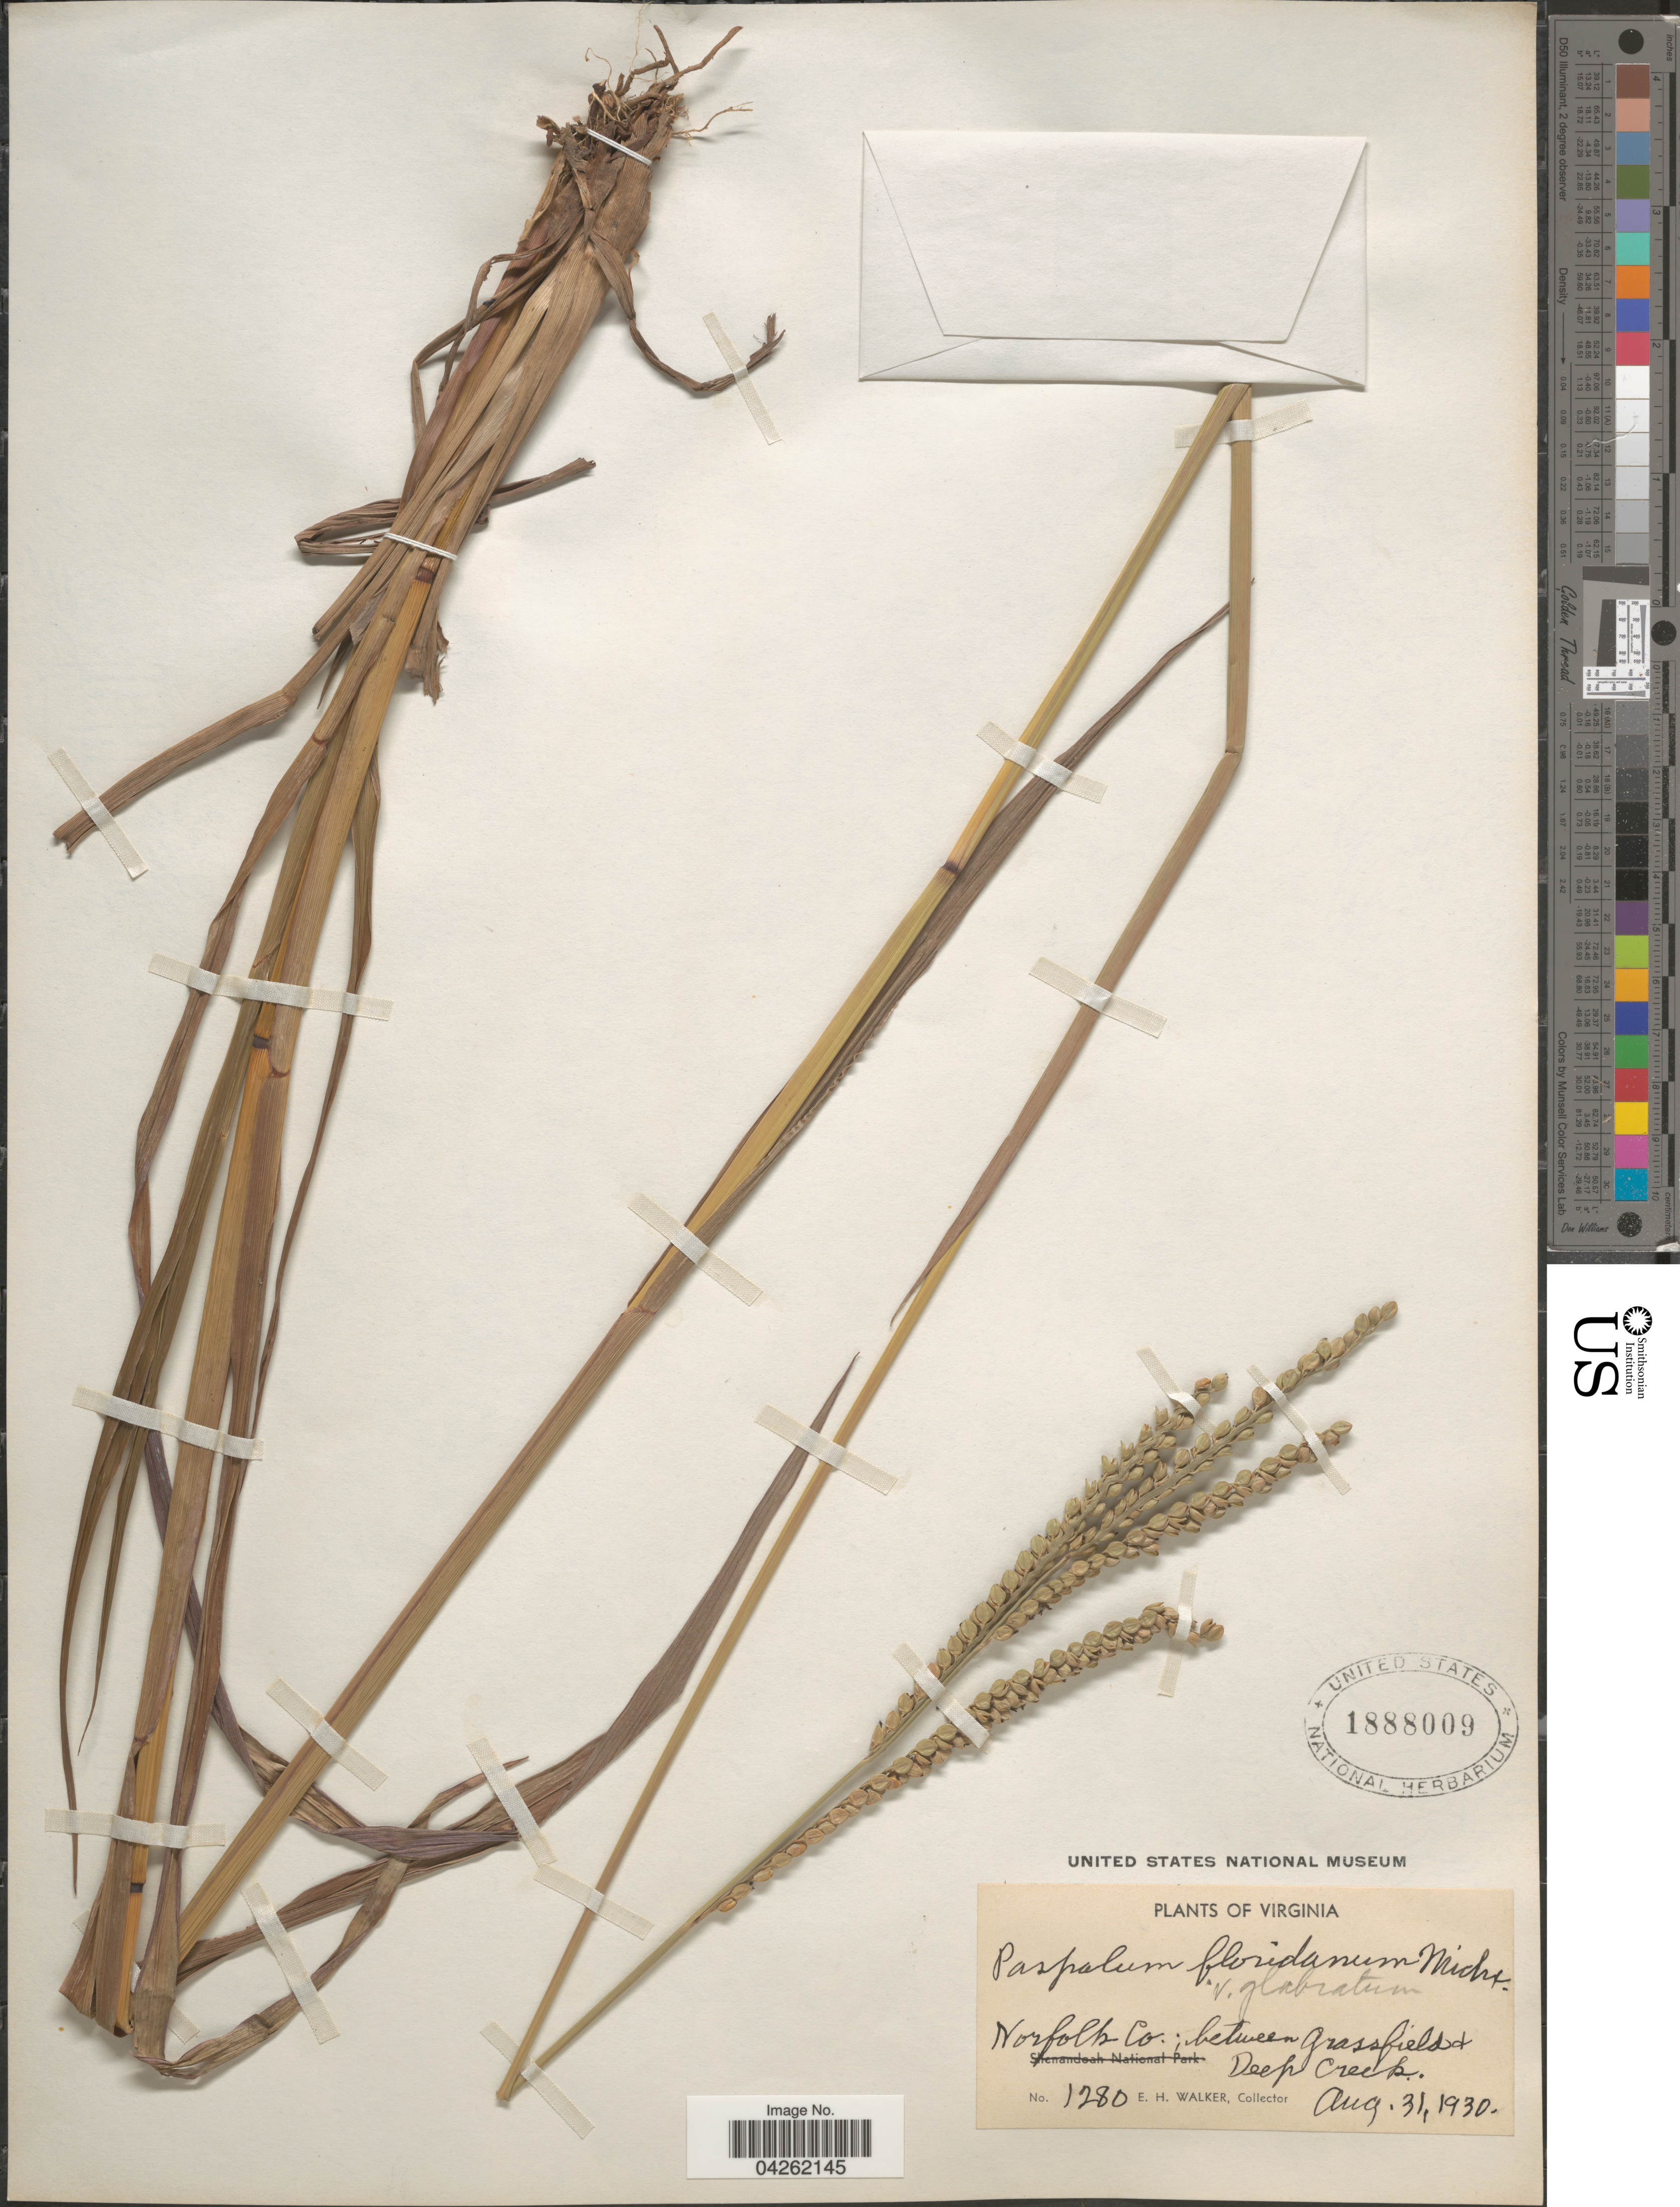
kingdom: Plantae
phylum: Tracheophyta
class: Liliopsida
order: Poales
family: Poaceae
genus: Paspalum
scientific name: Paspalum floridanum var. glabratum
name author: Engelm. ex Vasey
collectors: E. H. Walker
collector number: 1280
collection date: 1930-08-31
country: United States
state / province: Virginia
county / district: City of Norfolk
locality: Norfolk Co.; between Grassfield+Deep Creek.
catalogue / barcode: US 1888009